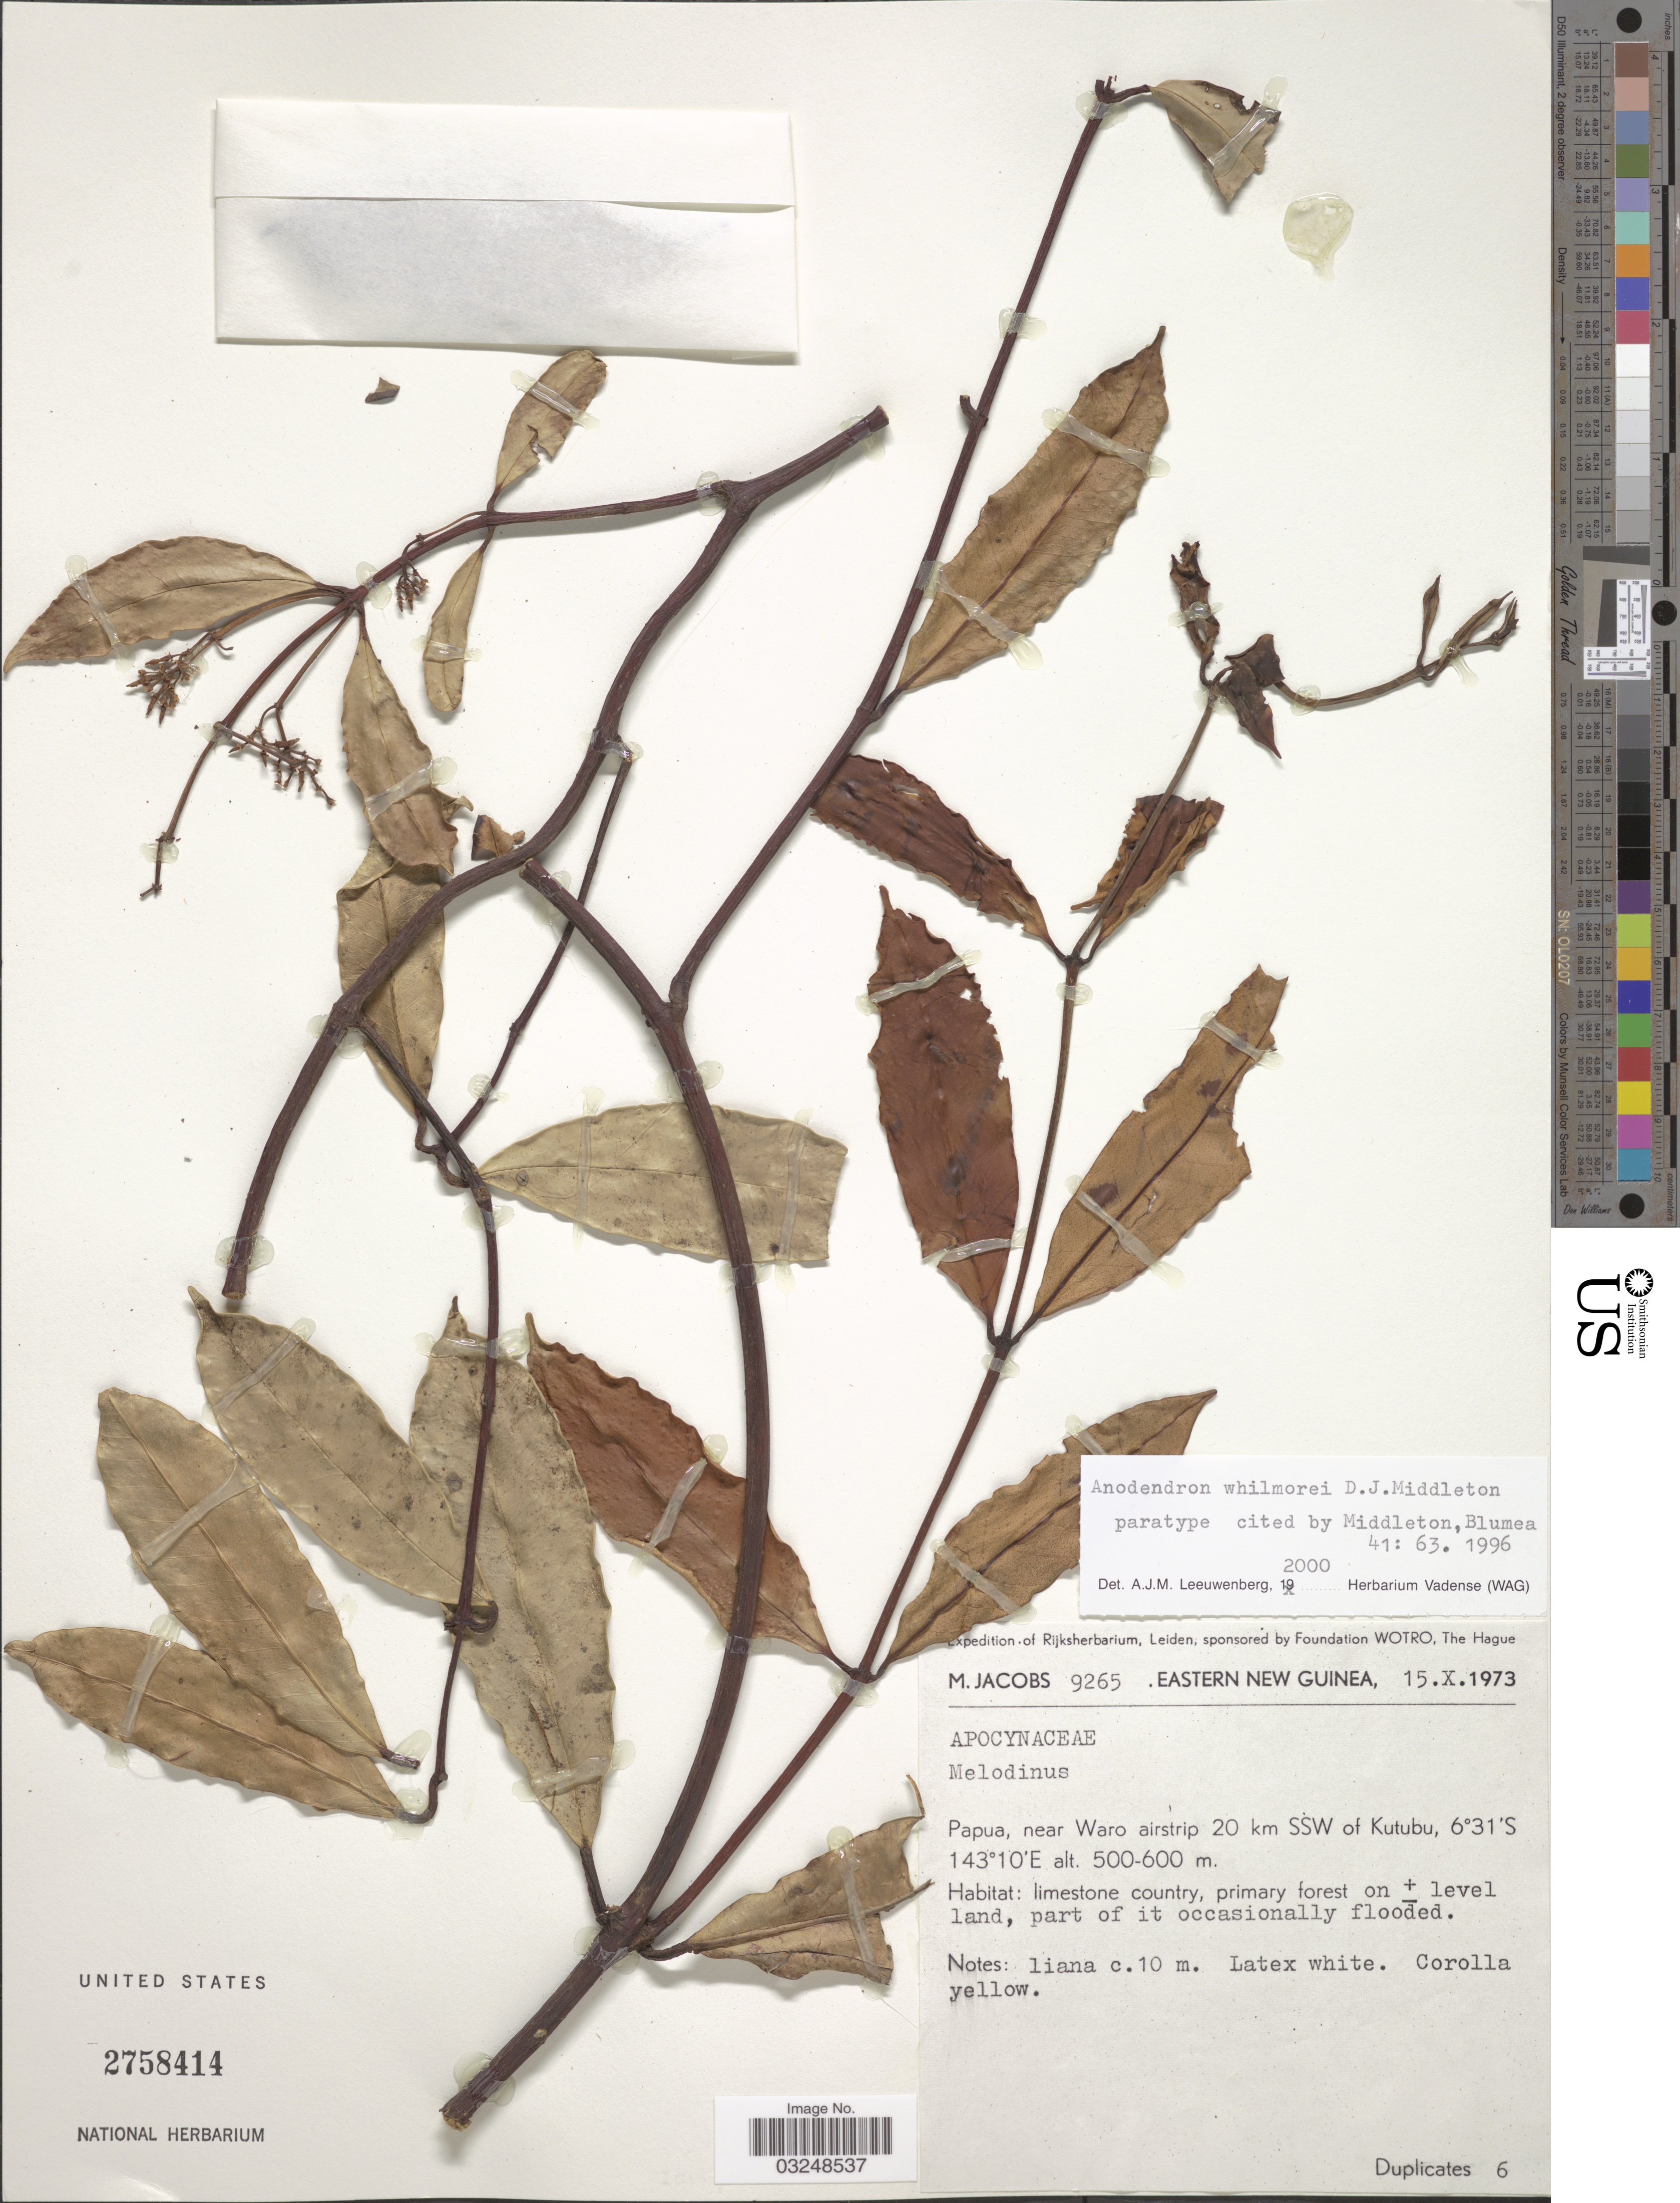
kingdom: Plantae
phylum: Tracheophyta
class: Magnoliopsida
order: Gentianales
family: Apocynaceae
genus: Anodendron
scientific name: Anodendron whitmorei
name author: Mabb.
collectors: M. Jacobs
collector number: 9265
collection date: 1973-10-15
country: Papua New Guinea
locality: Eastern New Guinea, Papua, near Waro airstrip 20 km SSW of Kutubu.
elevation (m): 500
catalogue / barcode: US 2758414